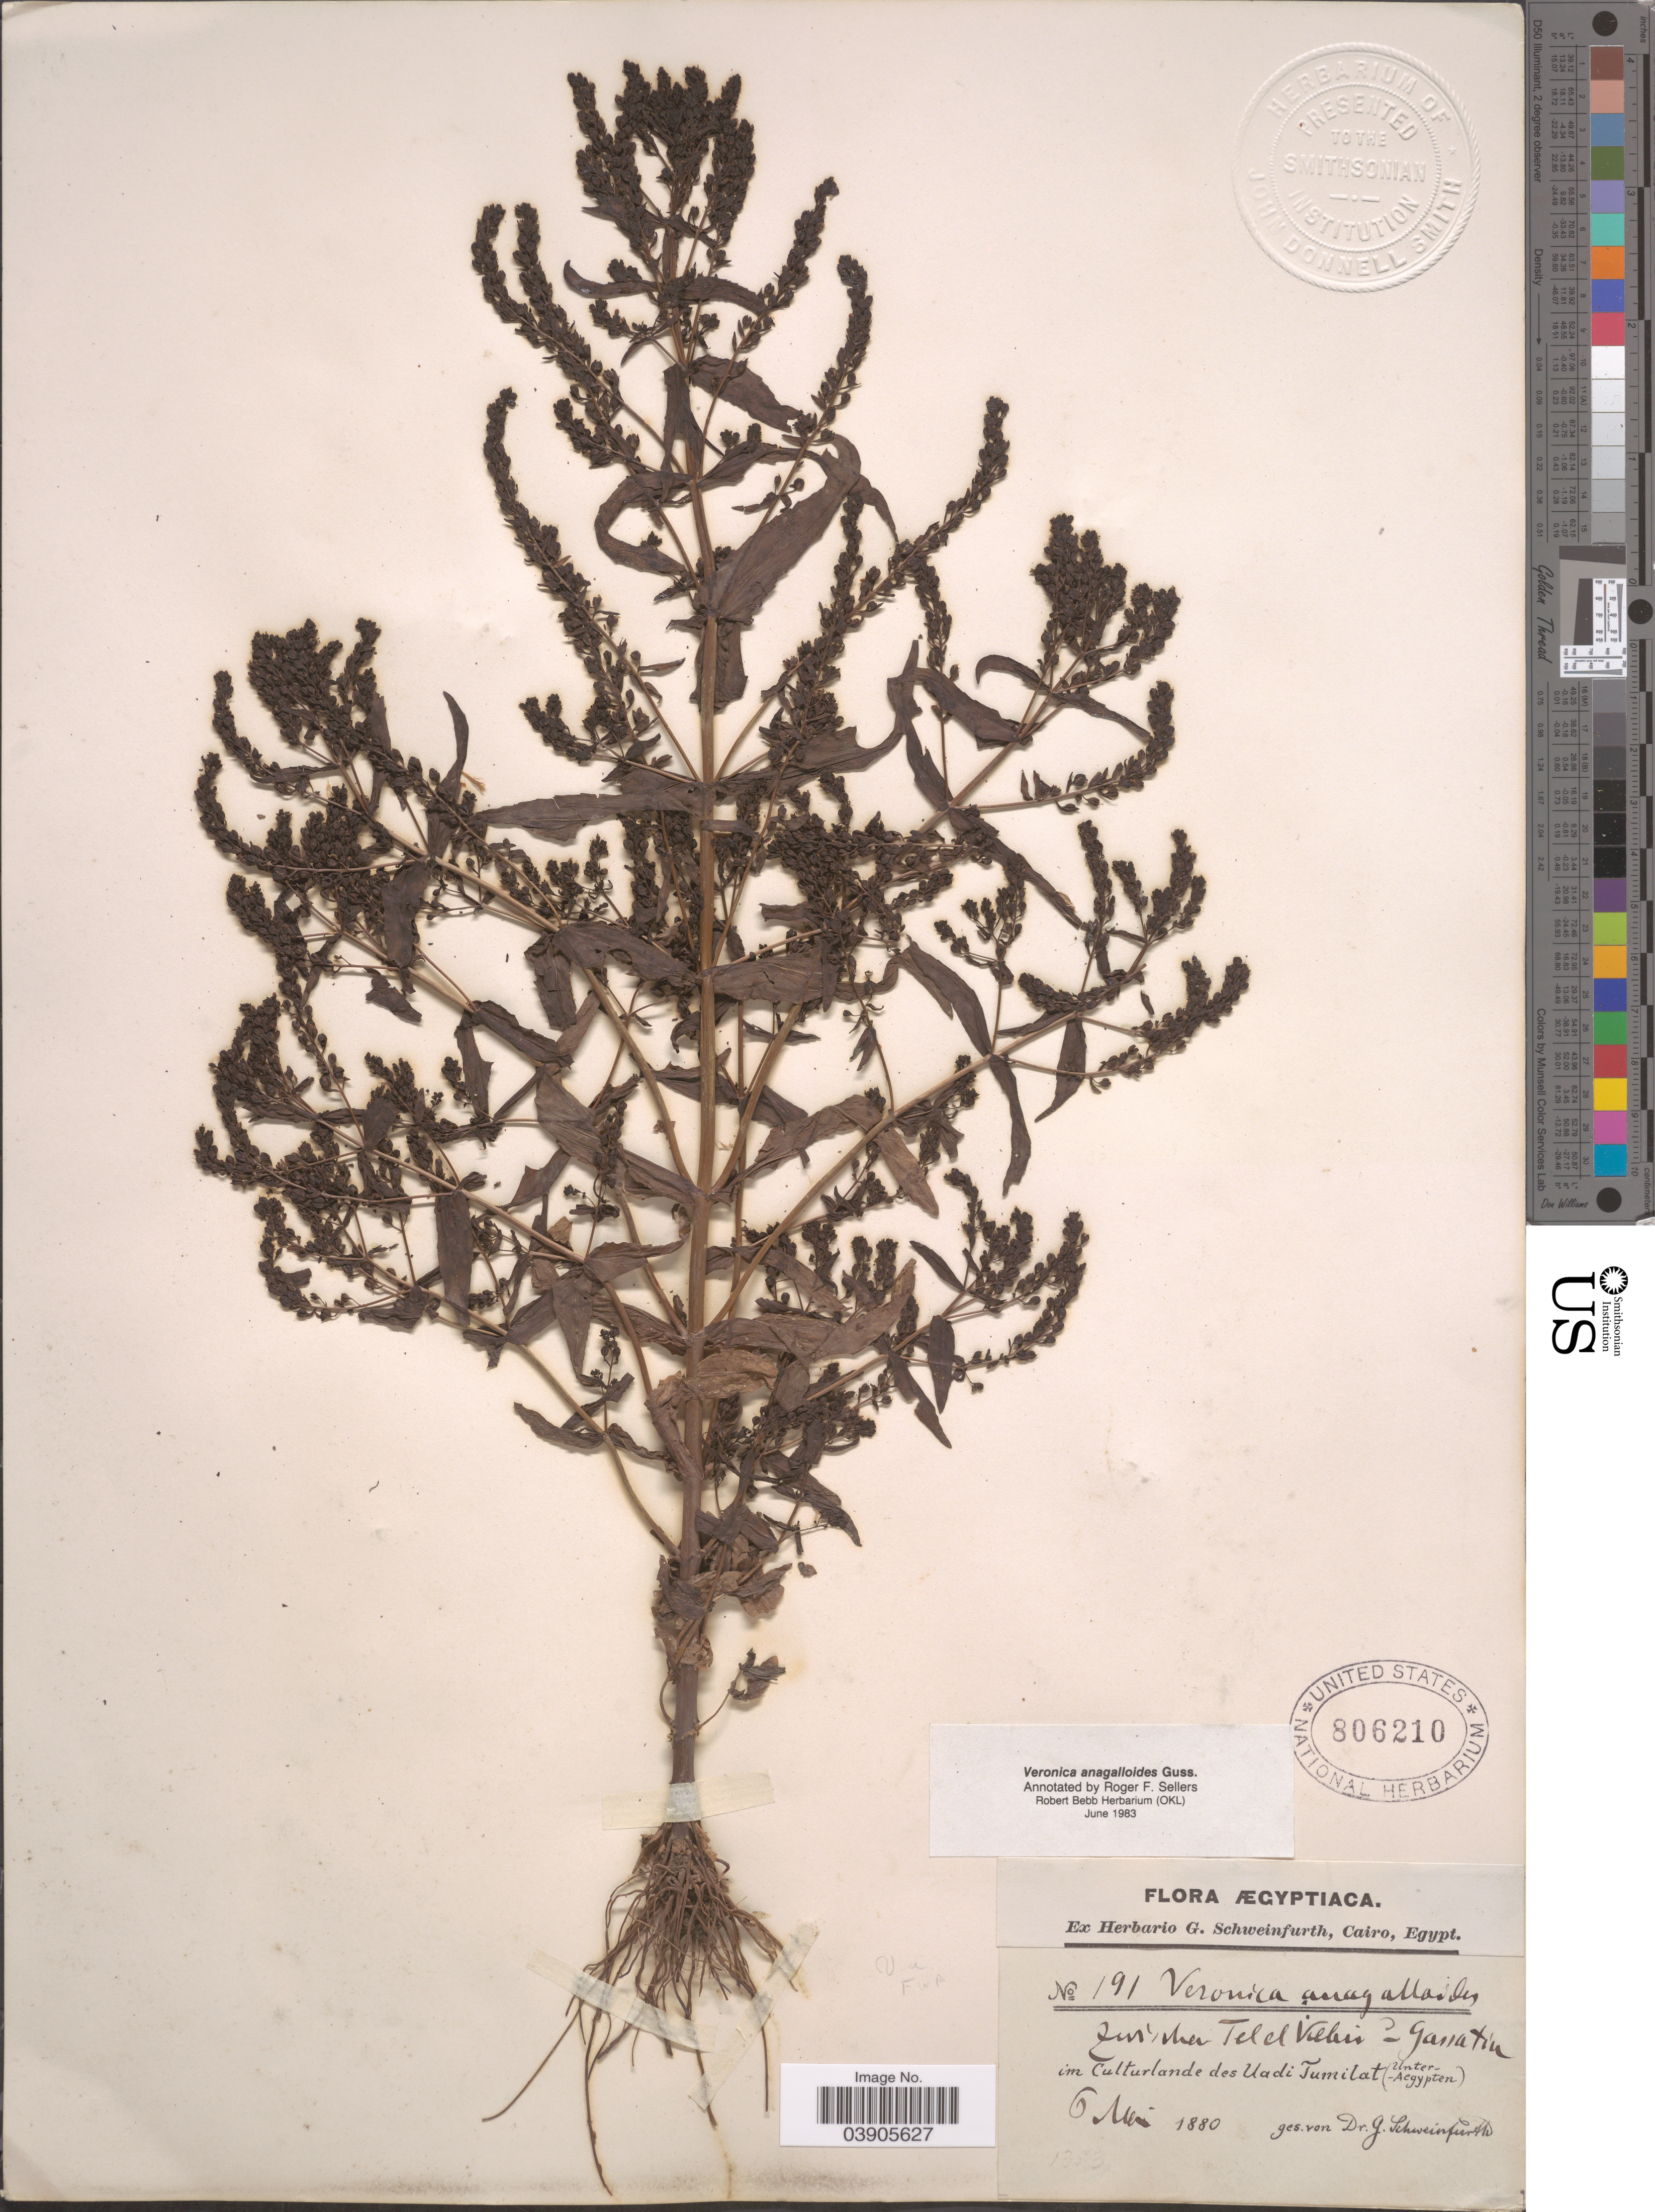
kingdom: Plantae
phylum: Tracheophyta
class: Magnoliopsida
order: Lamiales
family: Plantaginaceae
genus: Veronica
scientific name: Veronica anagalloides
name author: Gussone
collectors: G. A. Schweinfurth (herbarium)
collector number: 191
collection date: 1880-05-06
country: Egypt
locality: Zuniher Tel El Kebir - Ganatia. [interpreted] Im Culturlande des Uadi Tumilat (Unter-Aegypten).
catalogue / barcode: US 806210